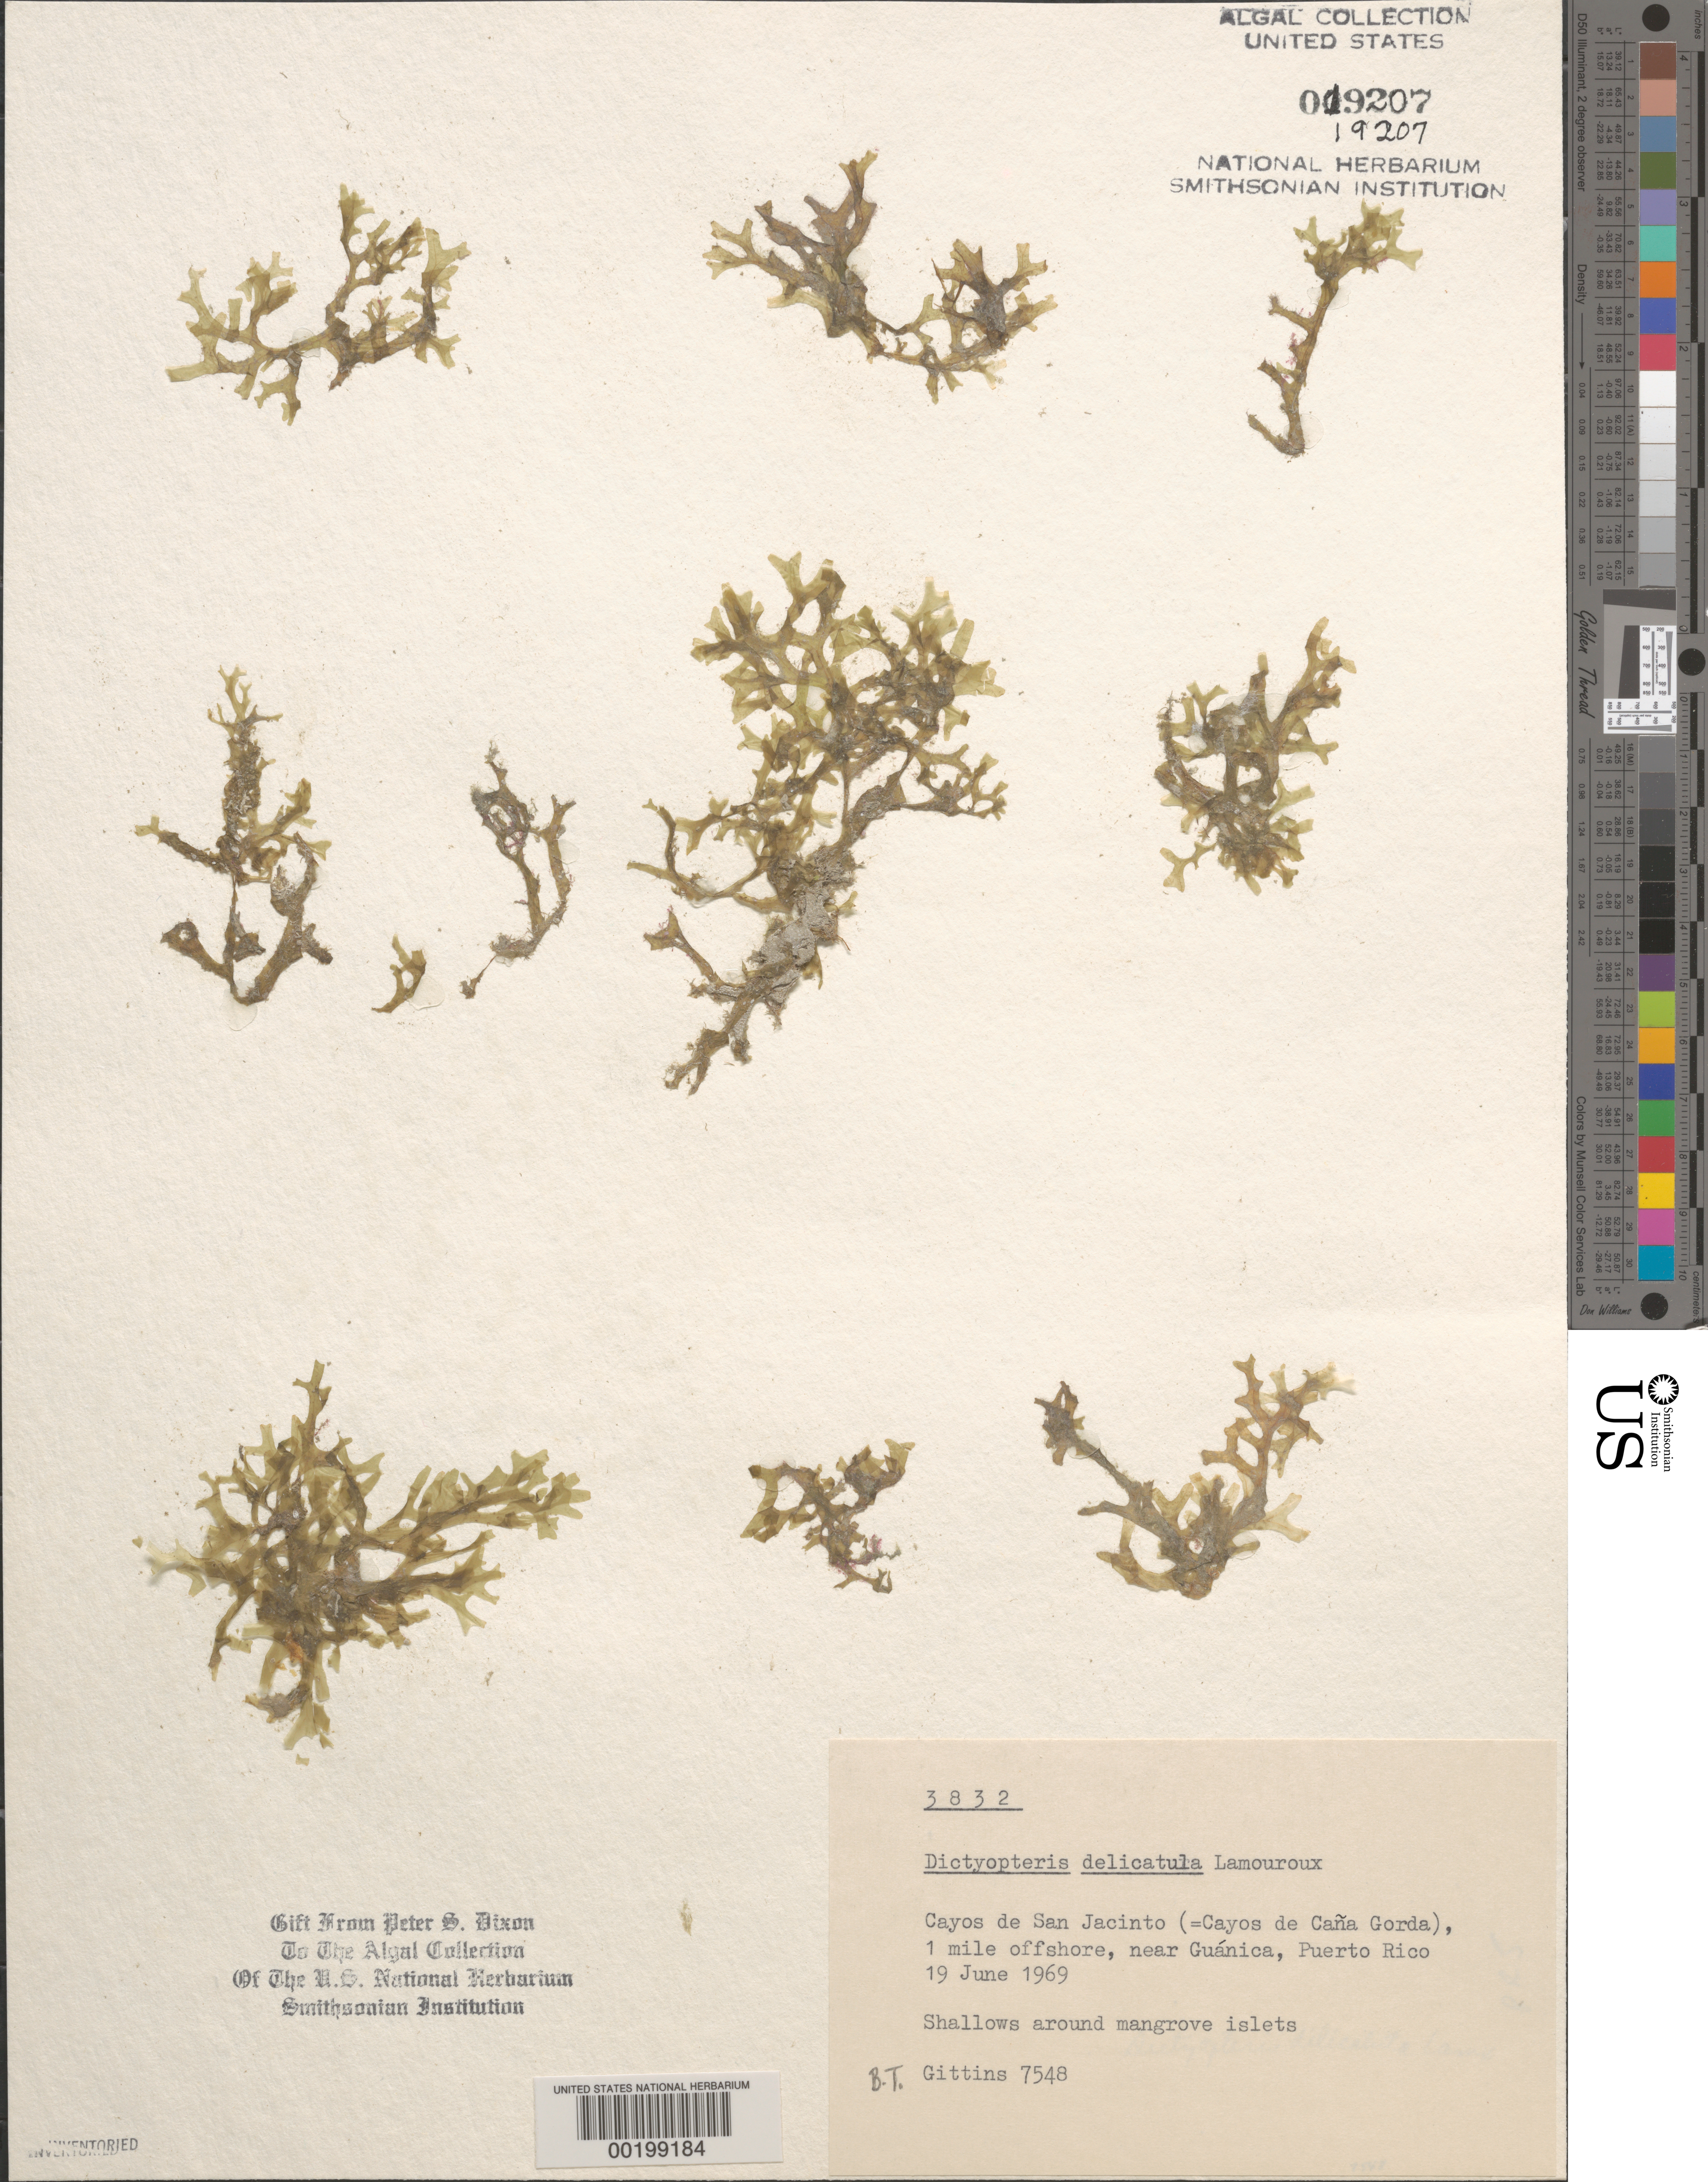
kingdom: Chromista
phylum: Ochrophyta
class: Phaeophyceae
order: Dictyotales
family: Dictyotaceae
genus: Dictyopteris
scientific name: Dictyopteris delicatula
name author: J.V.Lamouroux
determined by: Dixon, P. S.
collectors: B. Gittins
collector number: BTG 7548 & PSD 3832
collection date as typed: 19 Jun 1969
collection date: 1969-06-19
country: Puerto Rico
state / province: Guanica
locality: Playa tamarindo, bahia de la ballena, near guanica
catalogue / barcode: US 19207